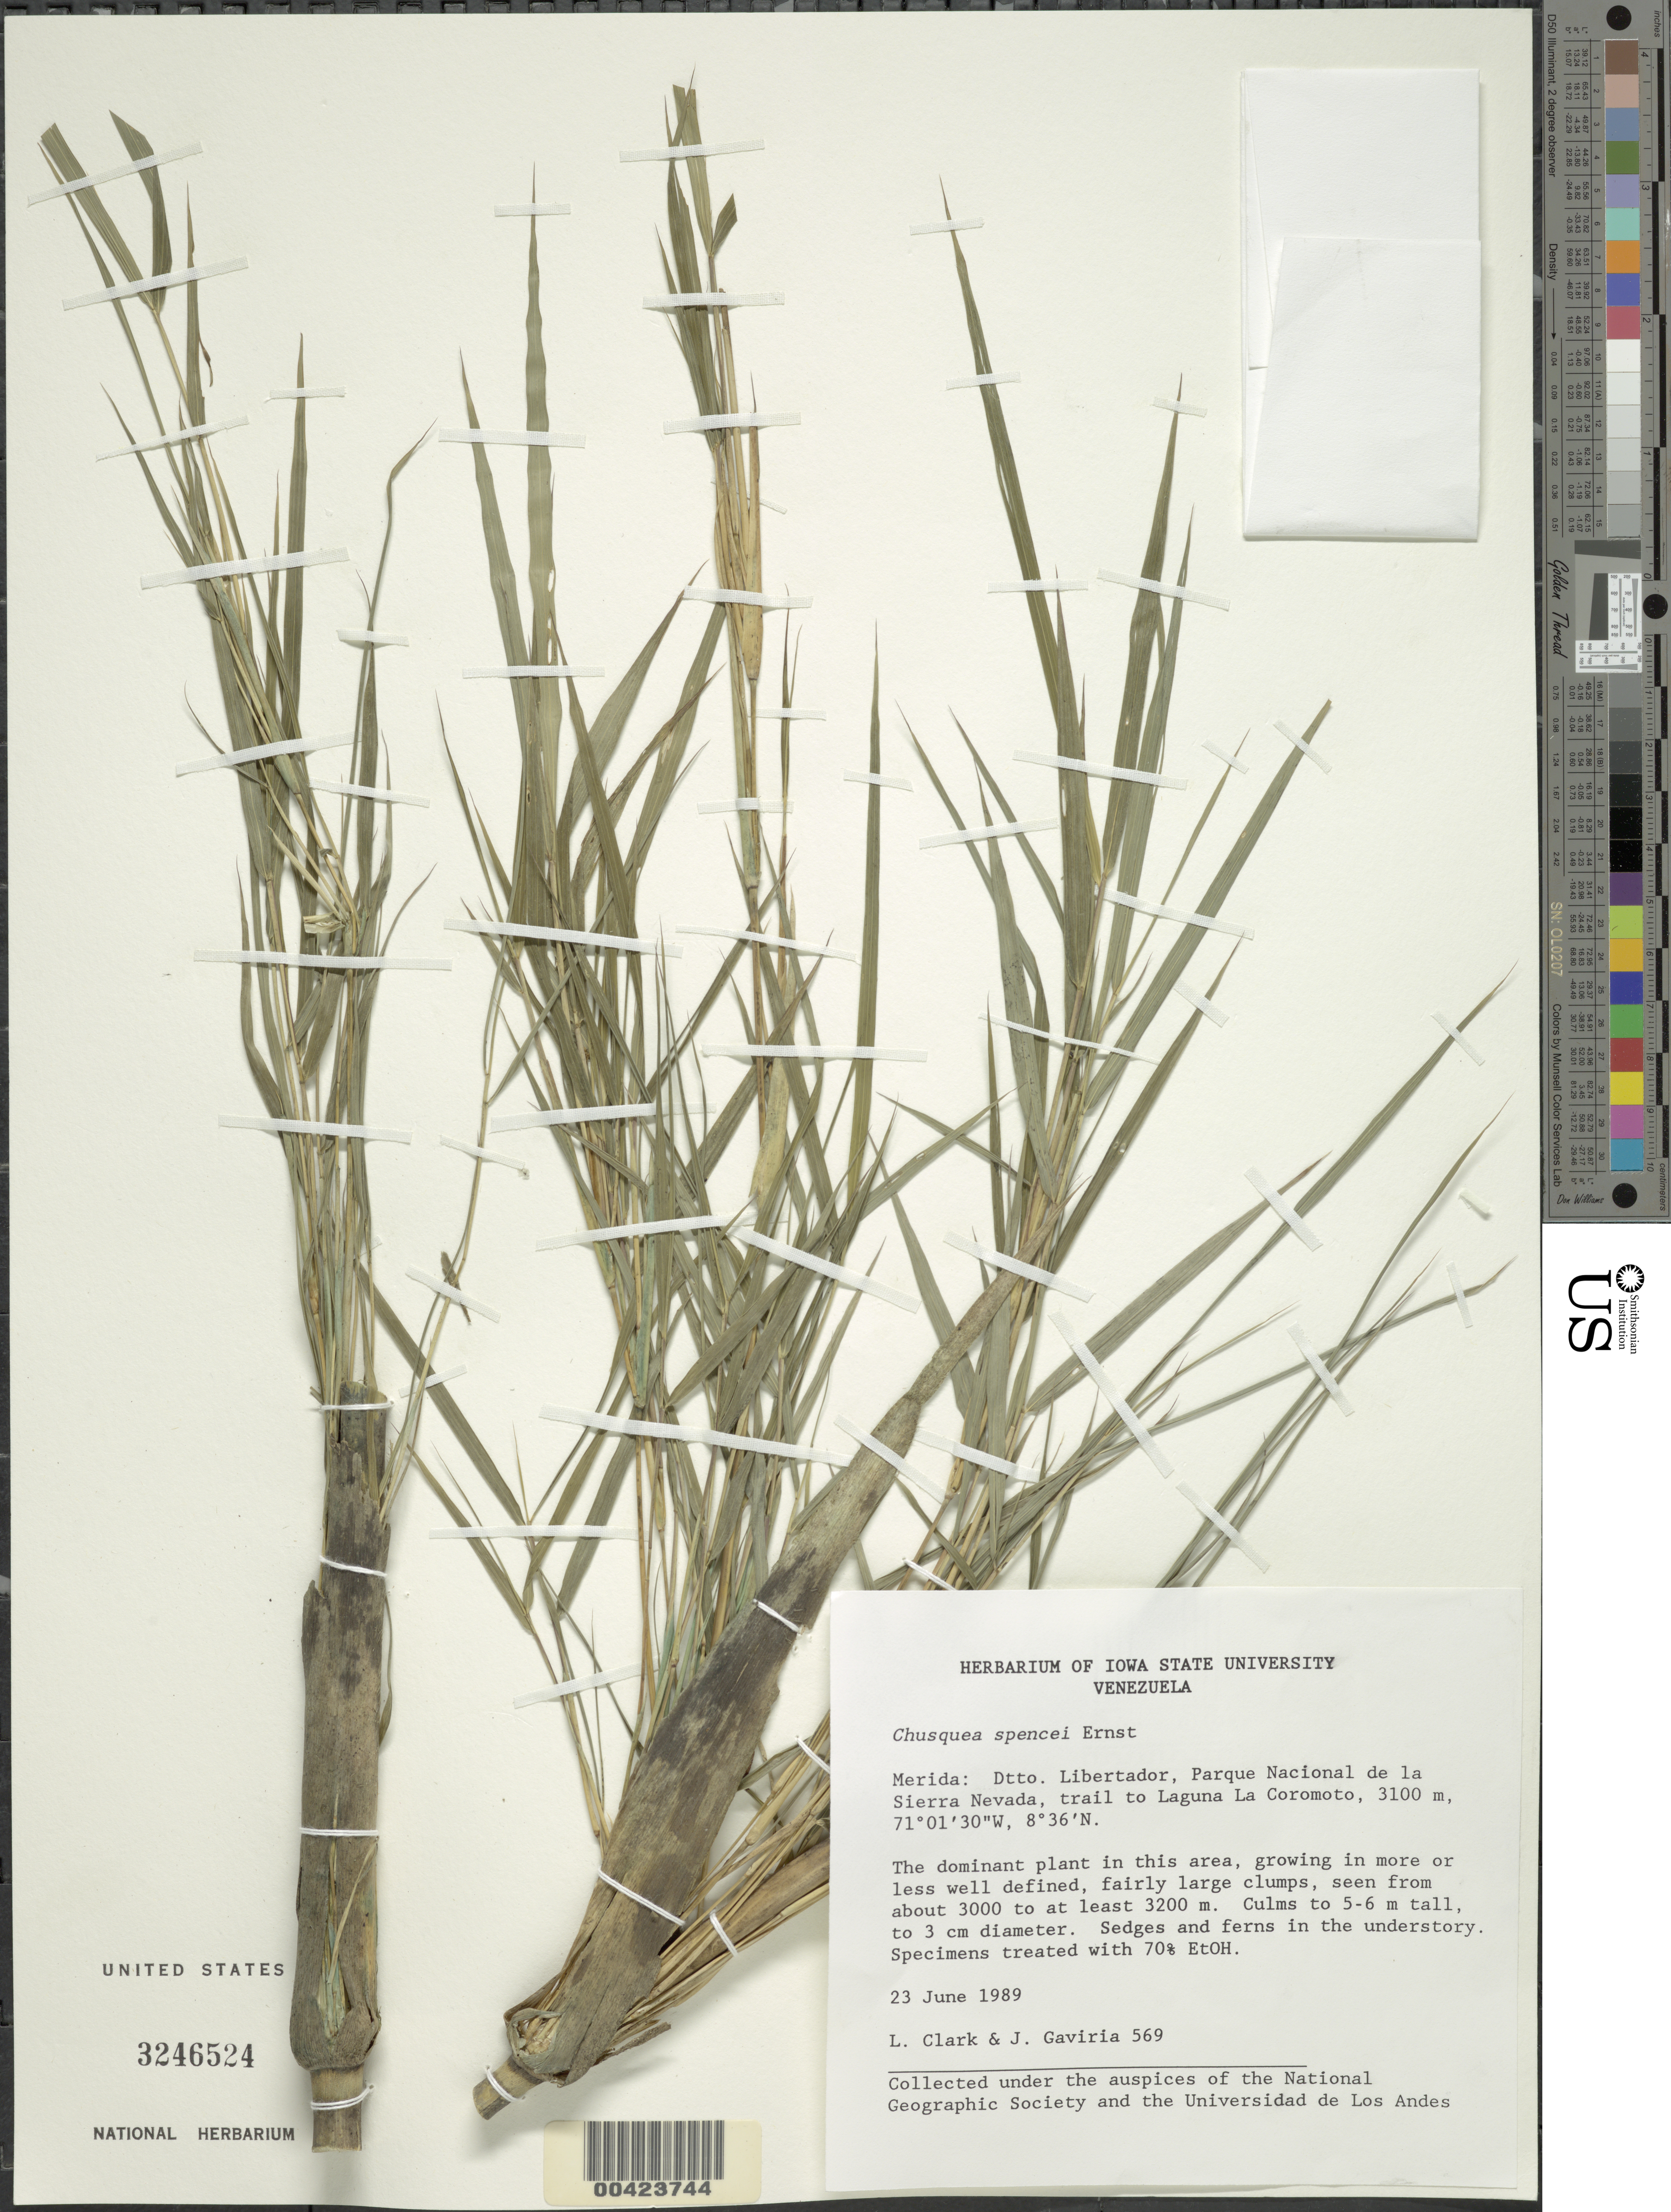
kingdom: Plantae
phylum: Tracheophyta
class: Liliopsida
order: Poales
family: Poaceae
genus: Chusquea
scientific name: Chusquea spencei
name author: Ernst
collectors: L. G. Clark & J. Gaviria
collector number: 569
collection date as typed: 23 Jun 1989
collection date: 1989-06-23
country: Venezuela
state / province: Mérida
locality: Trail to laguna la coromoto; parque nacional de la sierra nevada; dtto. libertador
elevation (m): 3100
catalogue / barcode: US 3246524